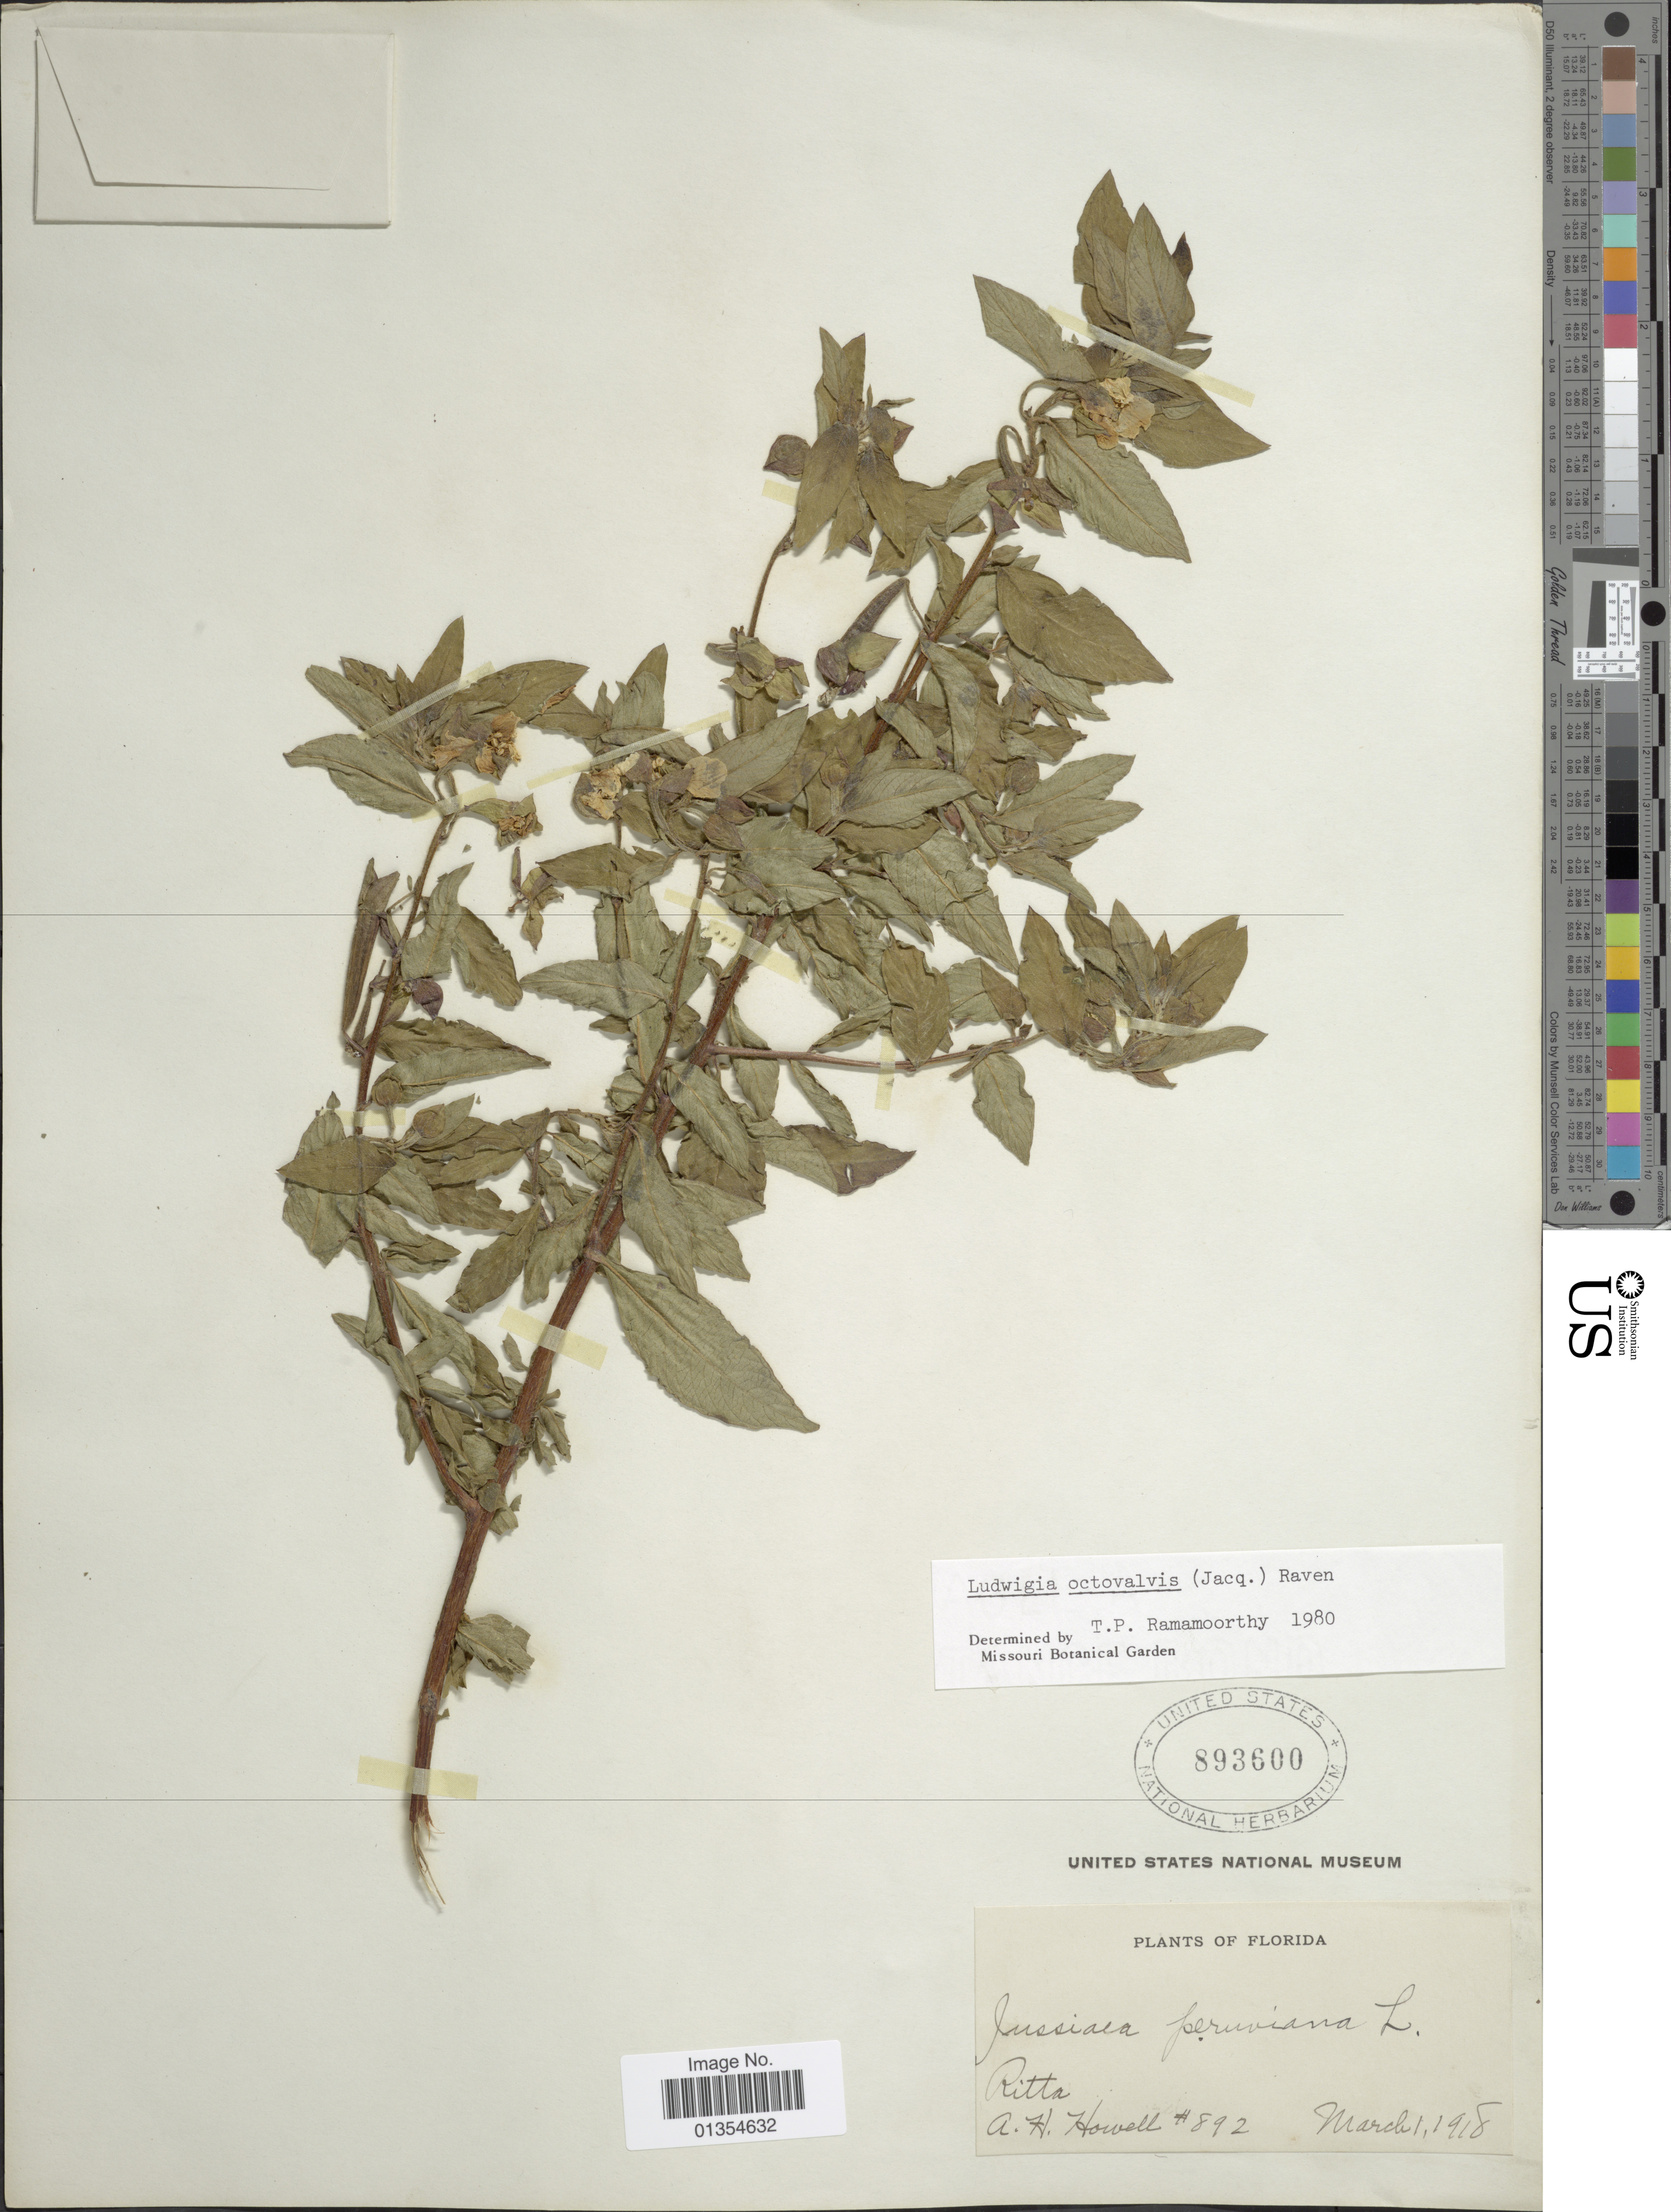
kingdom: Plantae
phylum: Tracheophyta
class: Magnoliopsida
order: Myrtales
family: Onagraceae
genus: Ludwigia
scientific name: Ludwigia octovalvis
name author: (Jacq.) P.H. Raven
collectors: A. Howell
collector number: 892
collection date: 1918-03-01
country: United States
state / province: Florida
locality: Ritta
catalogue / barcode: US 893600